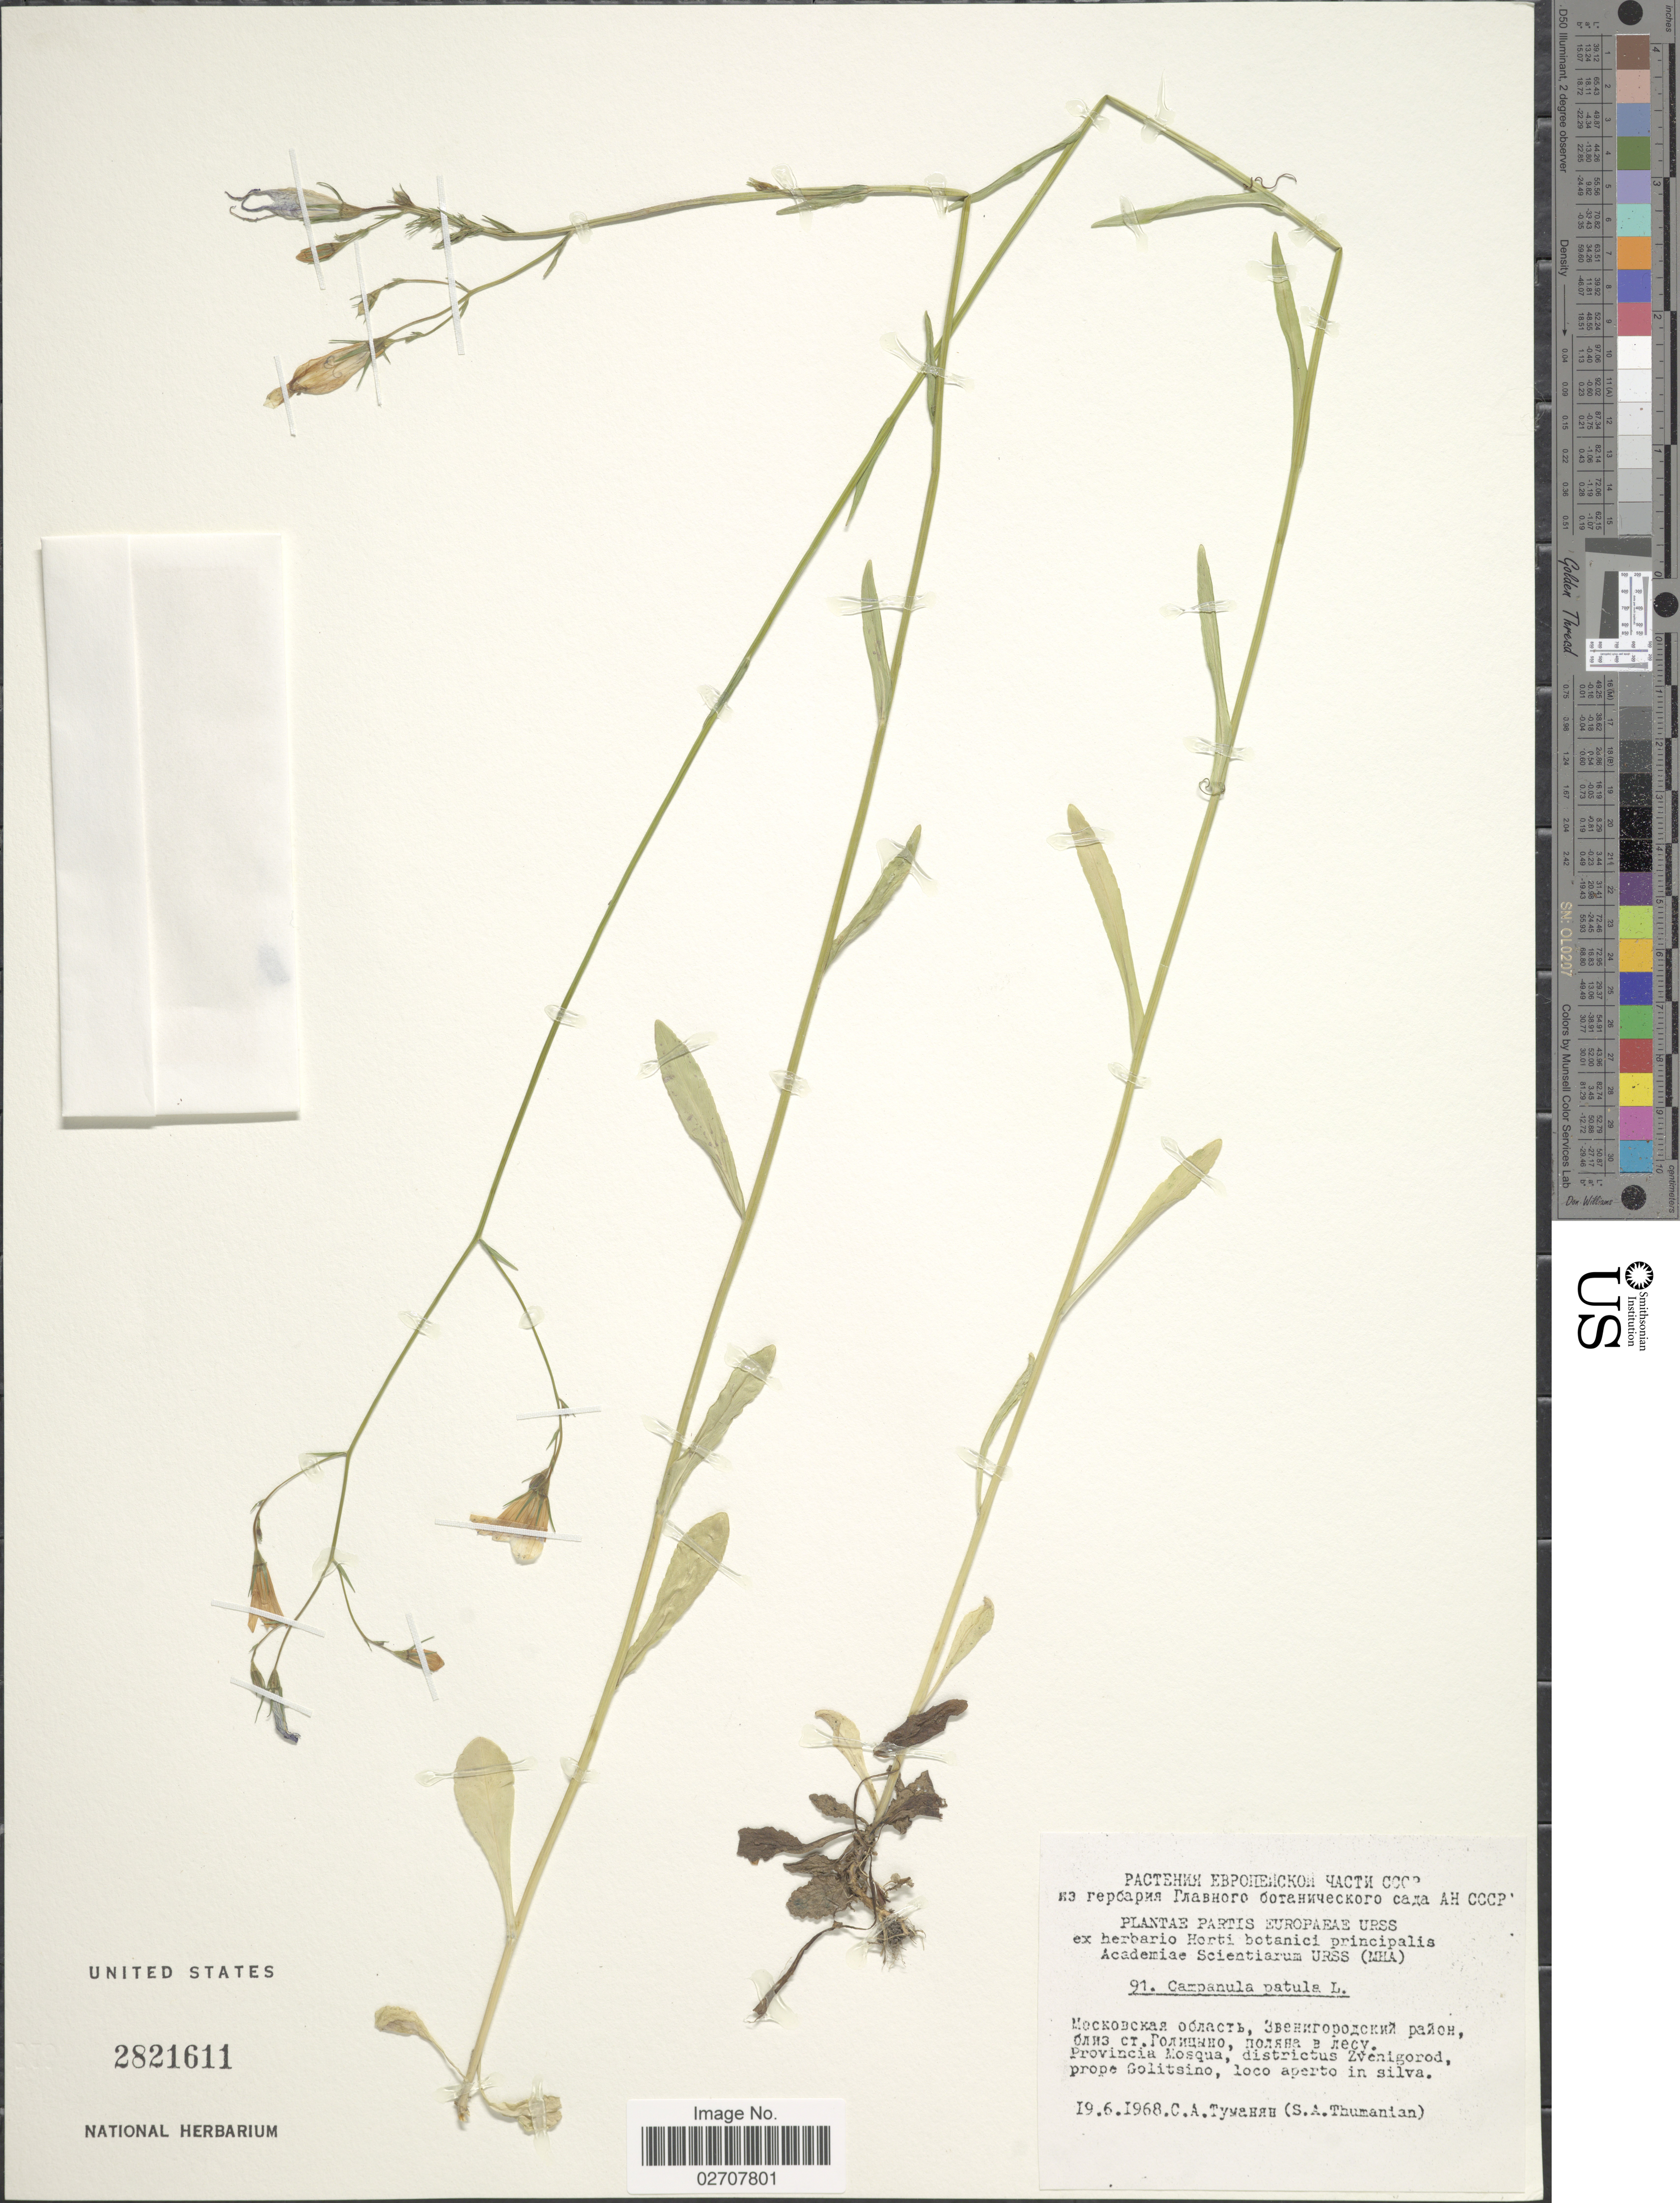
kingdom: Plantae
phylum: Tracheophyta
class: Magnoliopsida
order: Asterales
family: Campanulaceae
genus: Campanula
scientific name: Campanula patula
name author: L.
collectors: S. Thumanian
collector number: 91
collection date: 1968-06-19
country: Russian Federation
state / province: Moscow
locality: Partis Europaea URSS. Provincia Mosqua, districtus Zvenigorod, prope Golitsino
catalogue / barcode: US 2821611